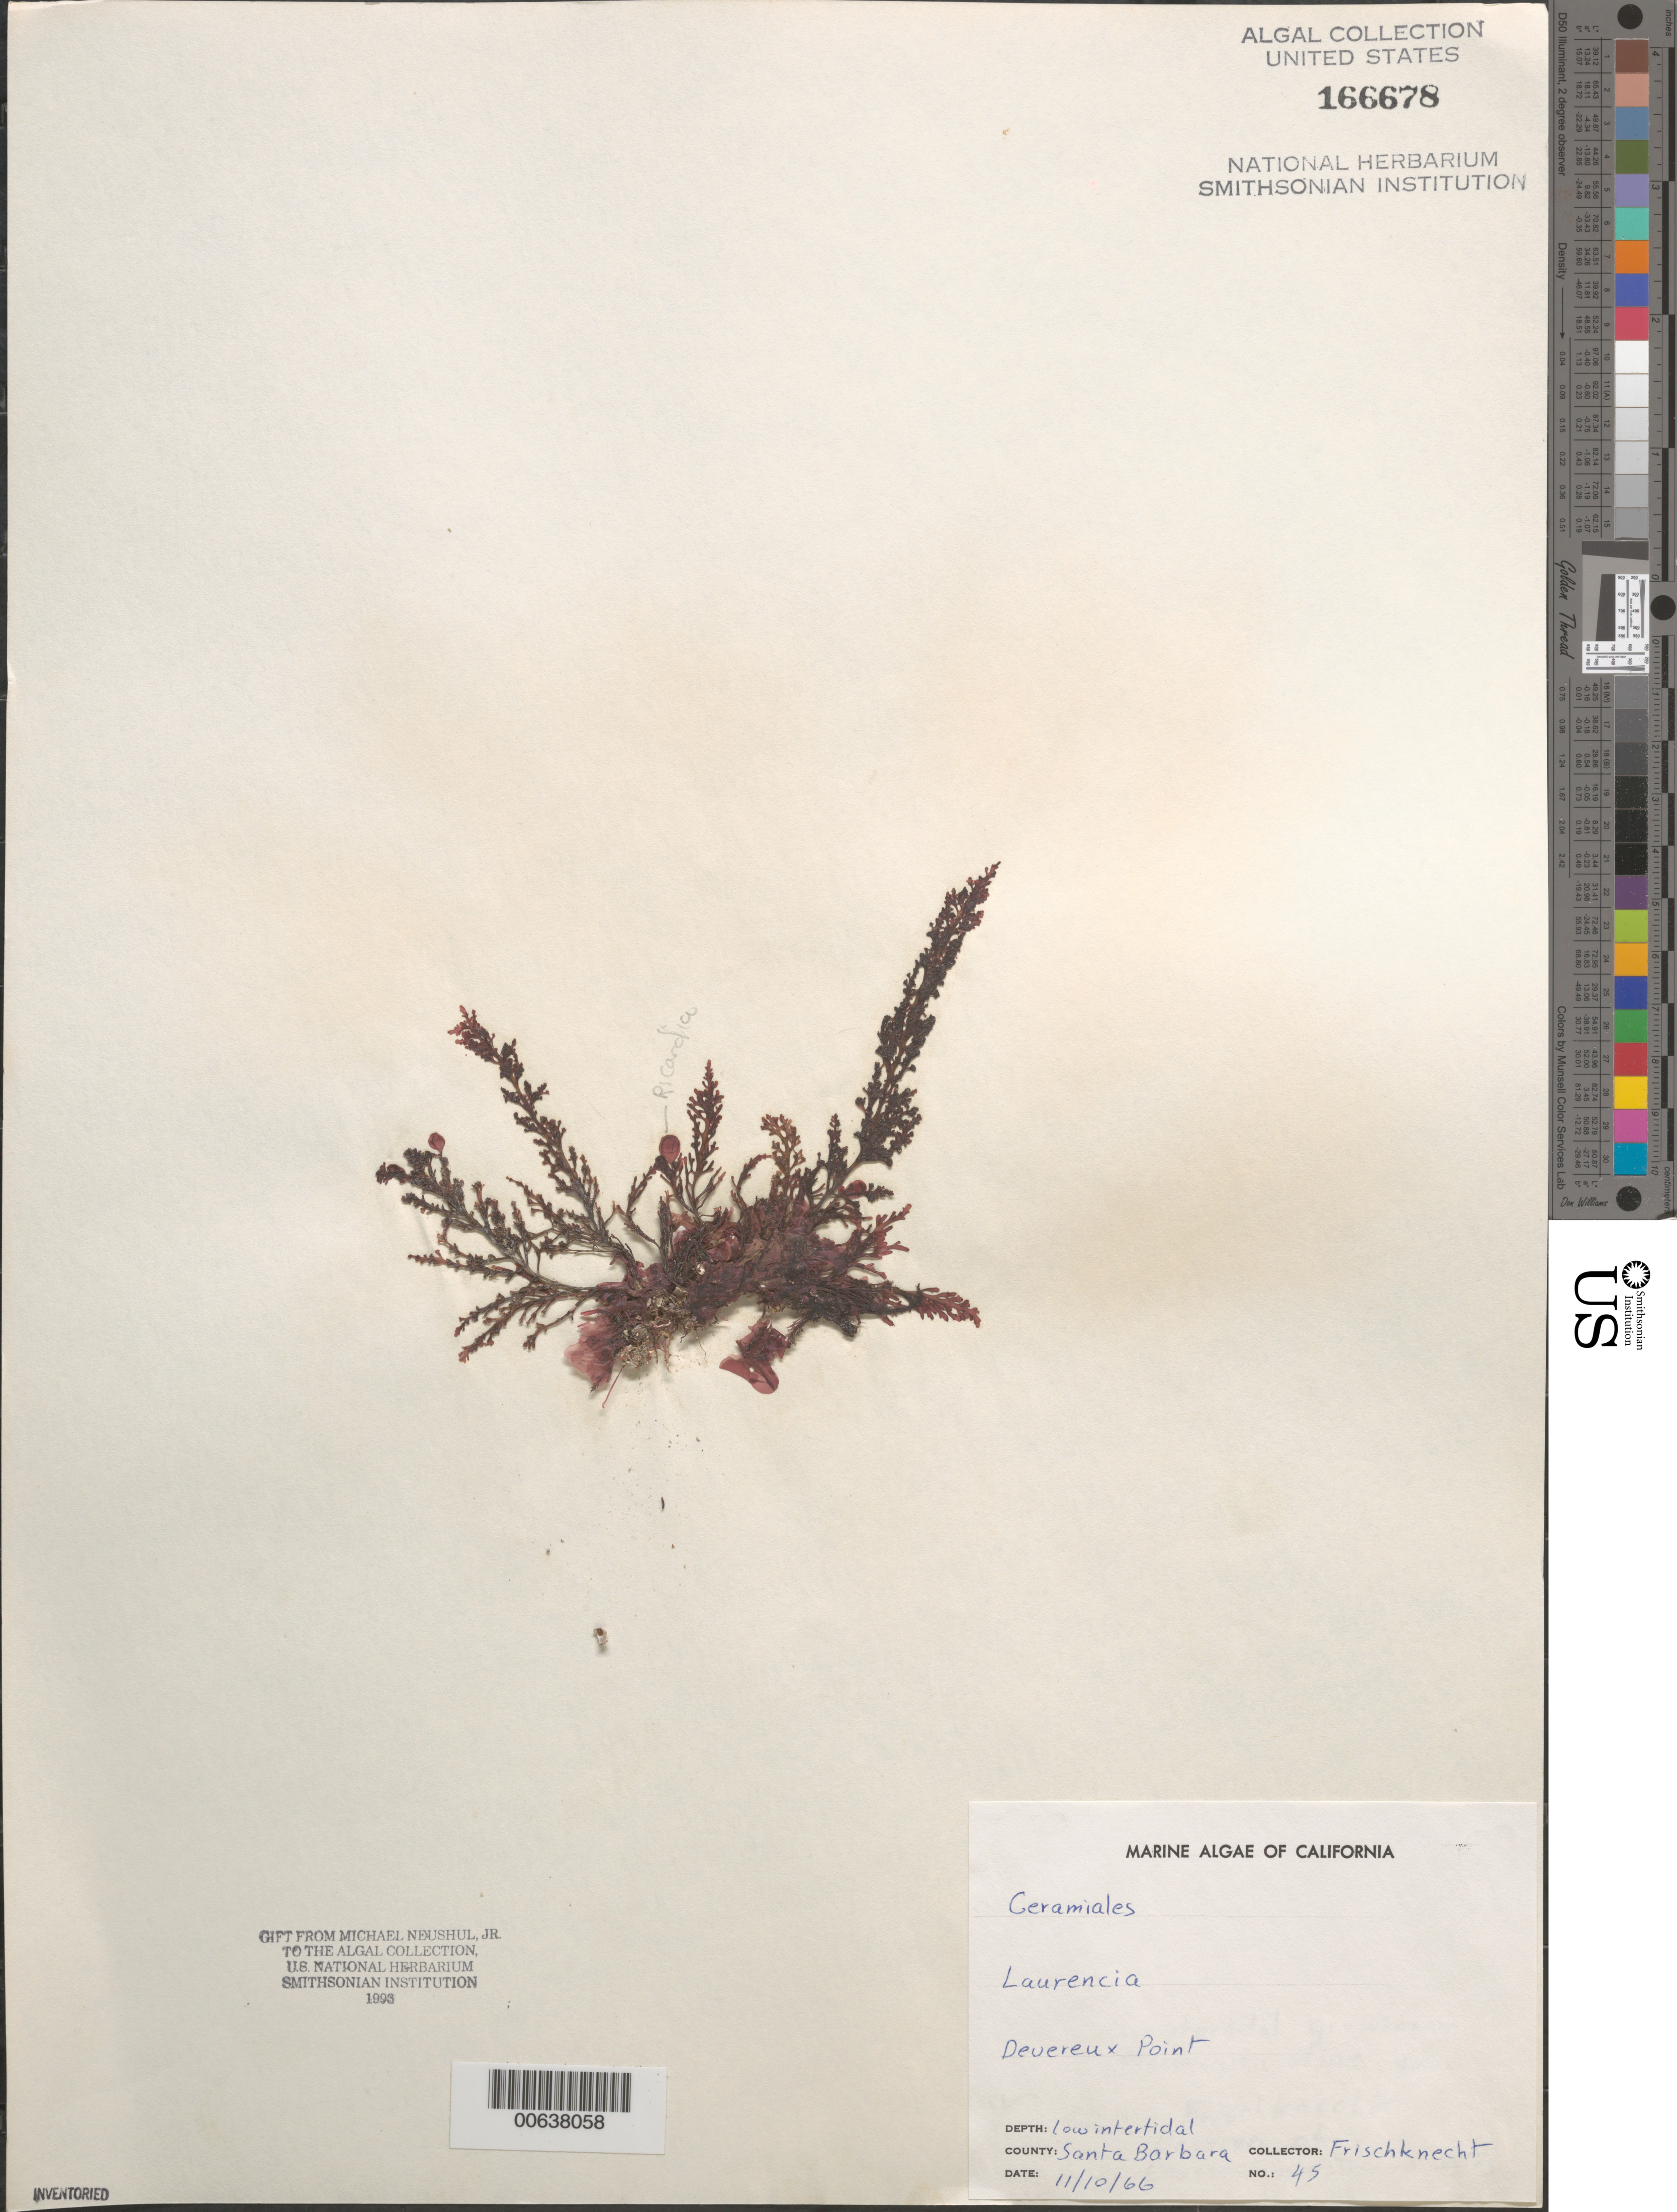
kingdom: Plantae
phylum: Rhodophyta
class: Florideophyceae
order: Ceramiales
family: Rhodomelaceae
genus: Laurencia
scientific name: Laurencia sp.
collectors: -. Frischknecht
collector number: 45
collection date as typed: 10 Nov 1966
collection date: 1966-11-10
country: United States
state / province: California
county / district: Santa Barbara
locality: Devereux Point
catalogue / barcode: US 166678